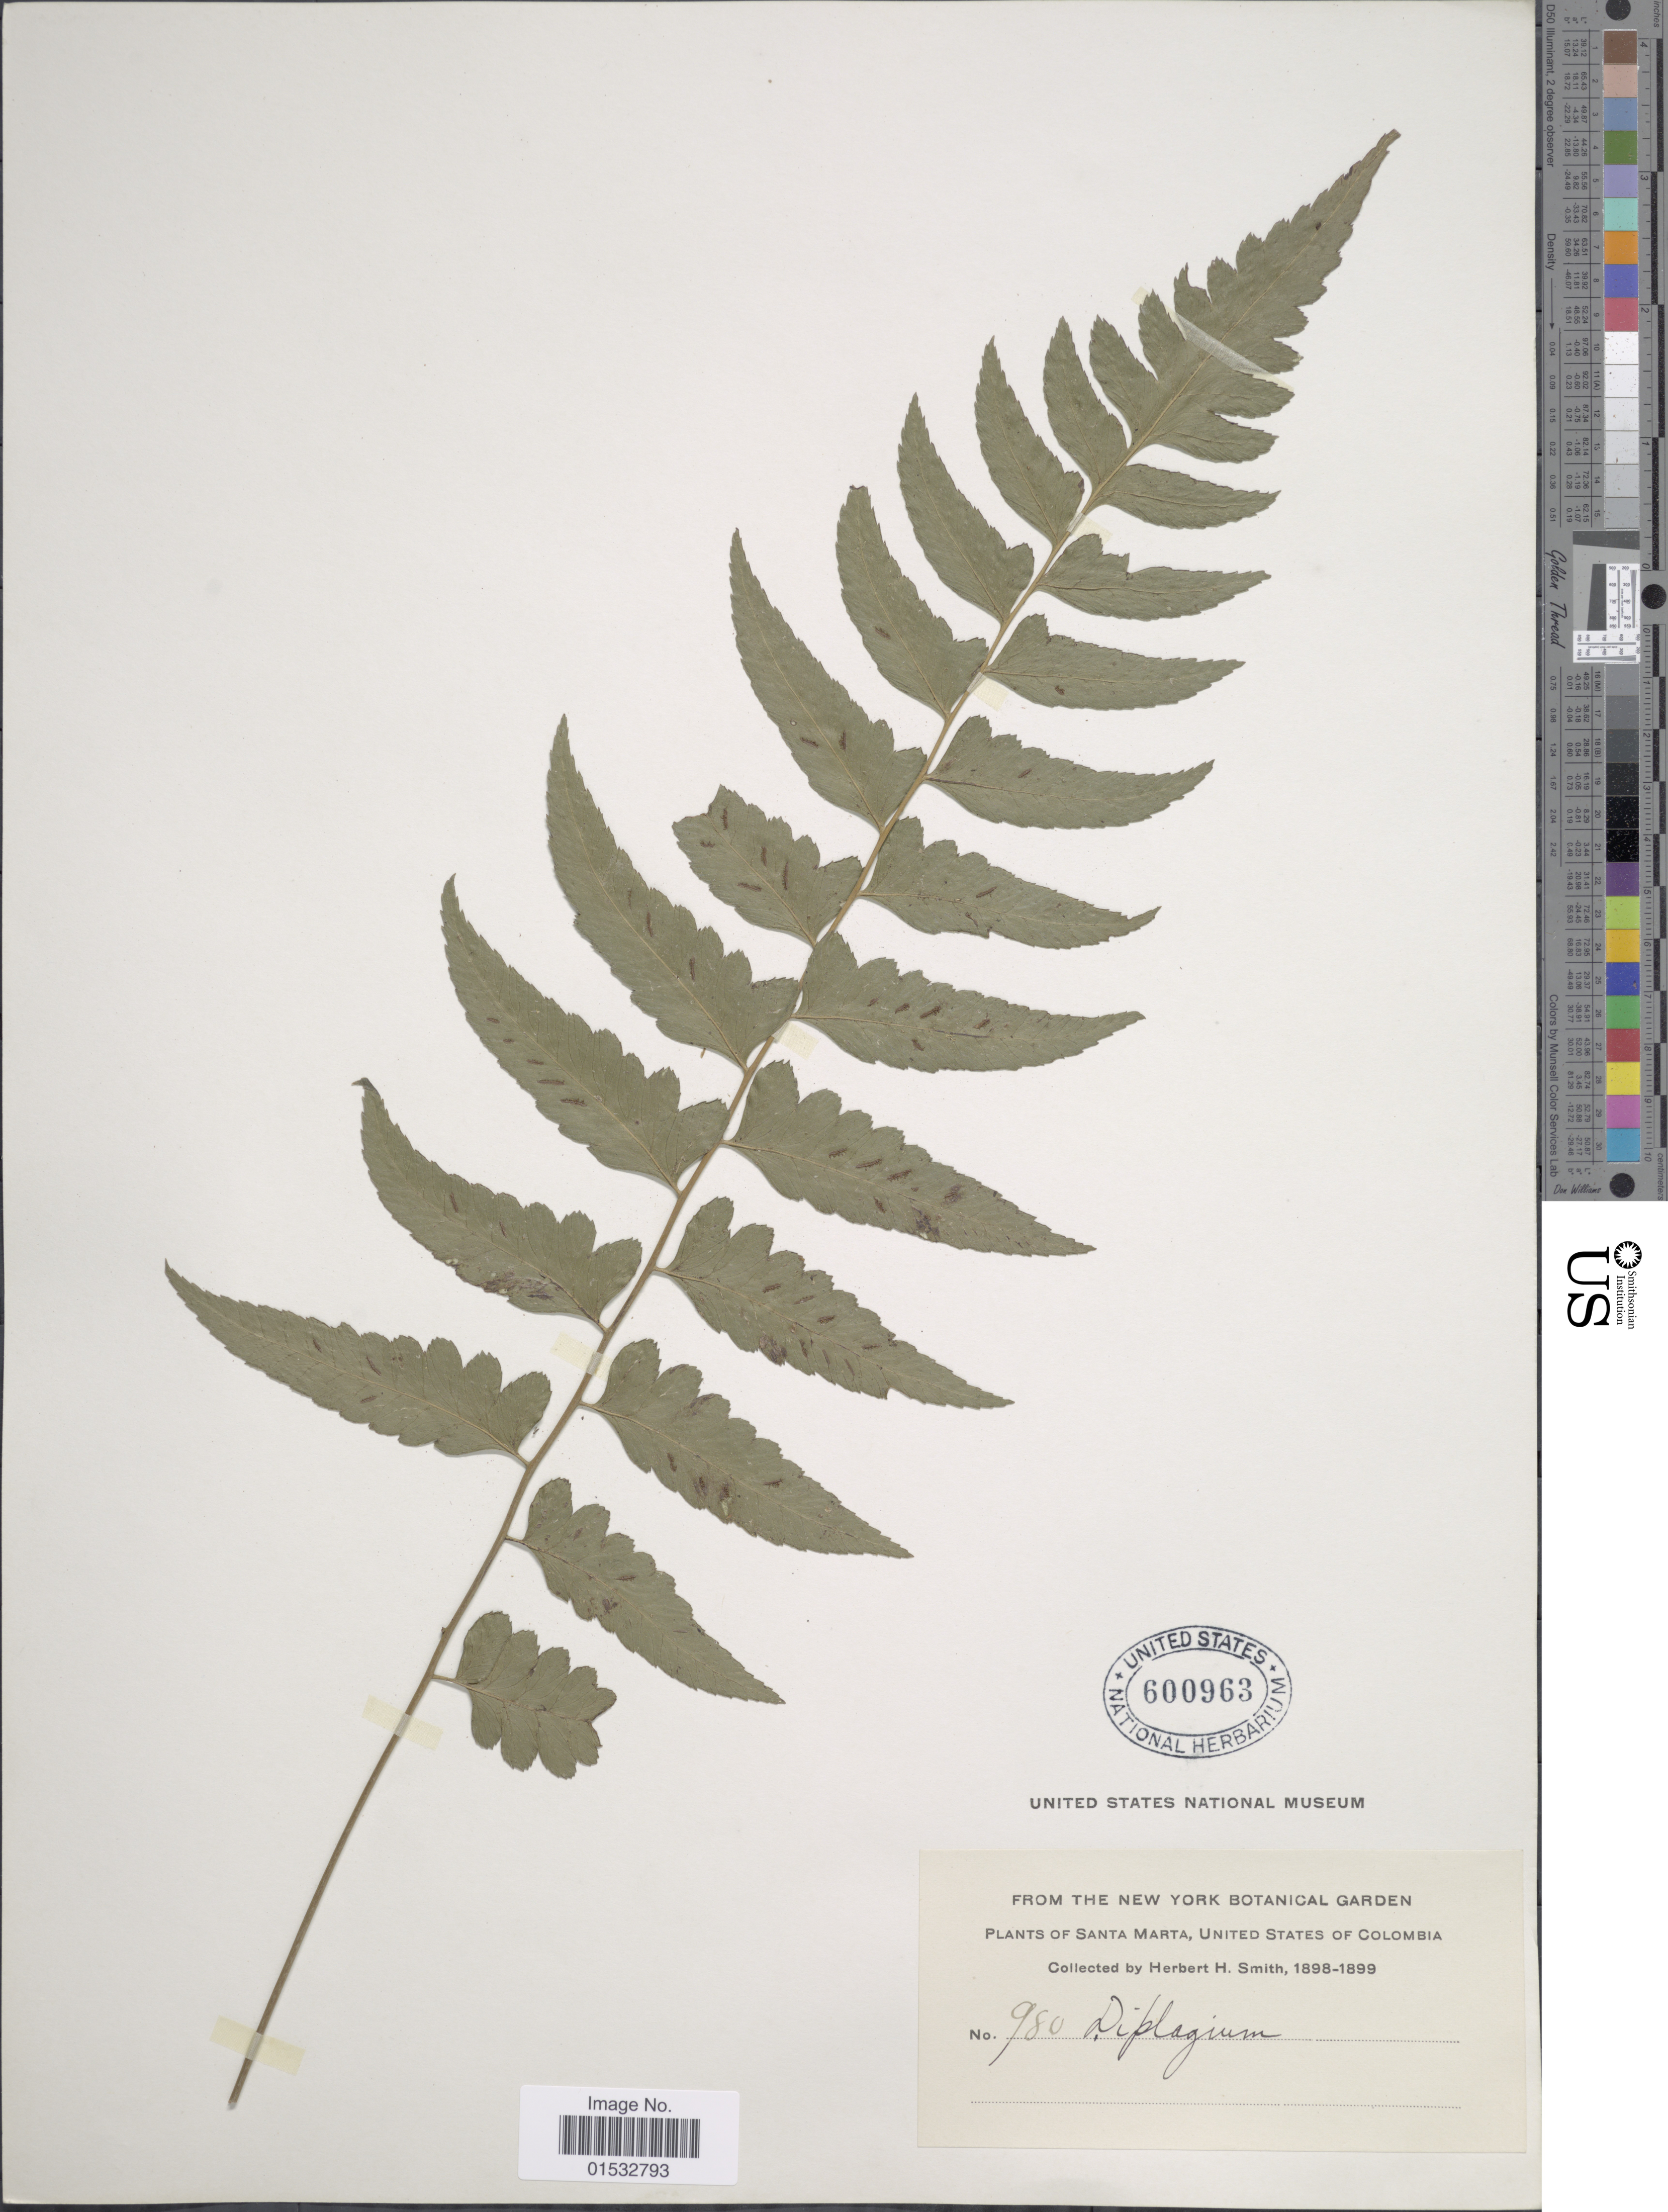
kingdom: Plantae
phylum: Tracheophyta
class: Polypodiopsida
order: Polypodiales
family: Athyriaceae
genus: Diplazium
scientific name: Diplazium cristatum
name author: (Desr.) Alston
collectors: Herbert H. Smith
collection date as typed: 1899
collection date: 1898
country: Colombia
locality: Santa Marta, United States of Colombia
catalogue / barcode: US 600963